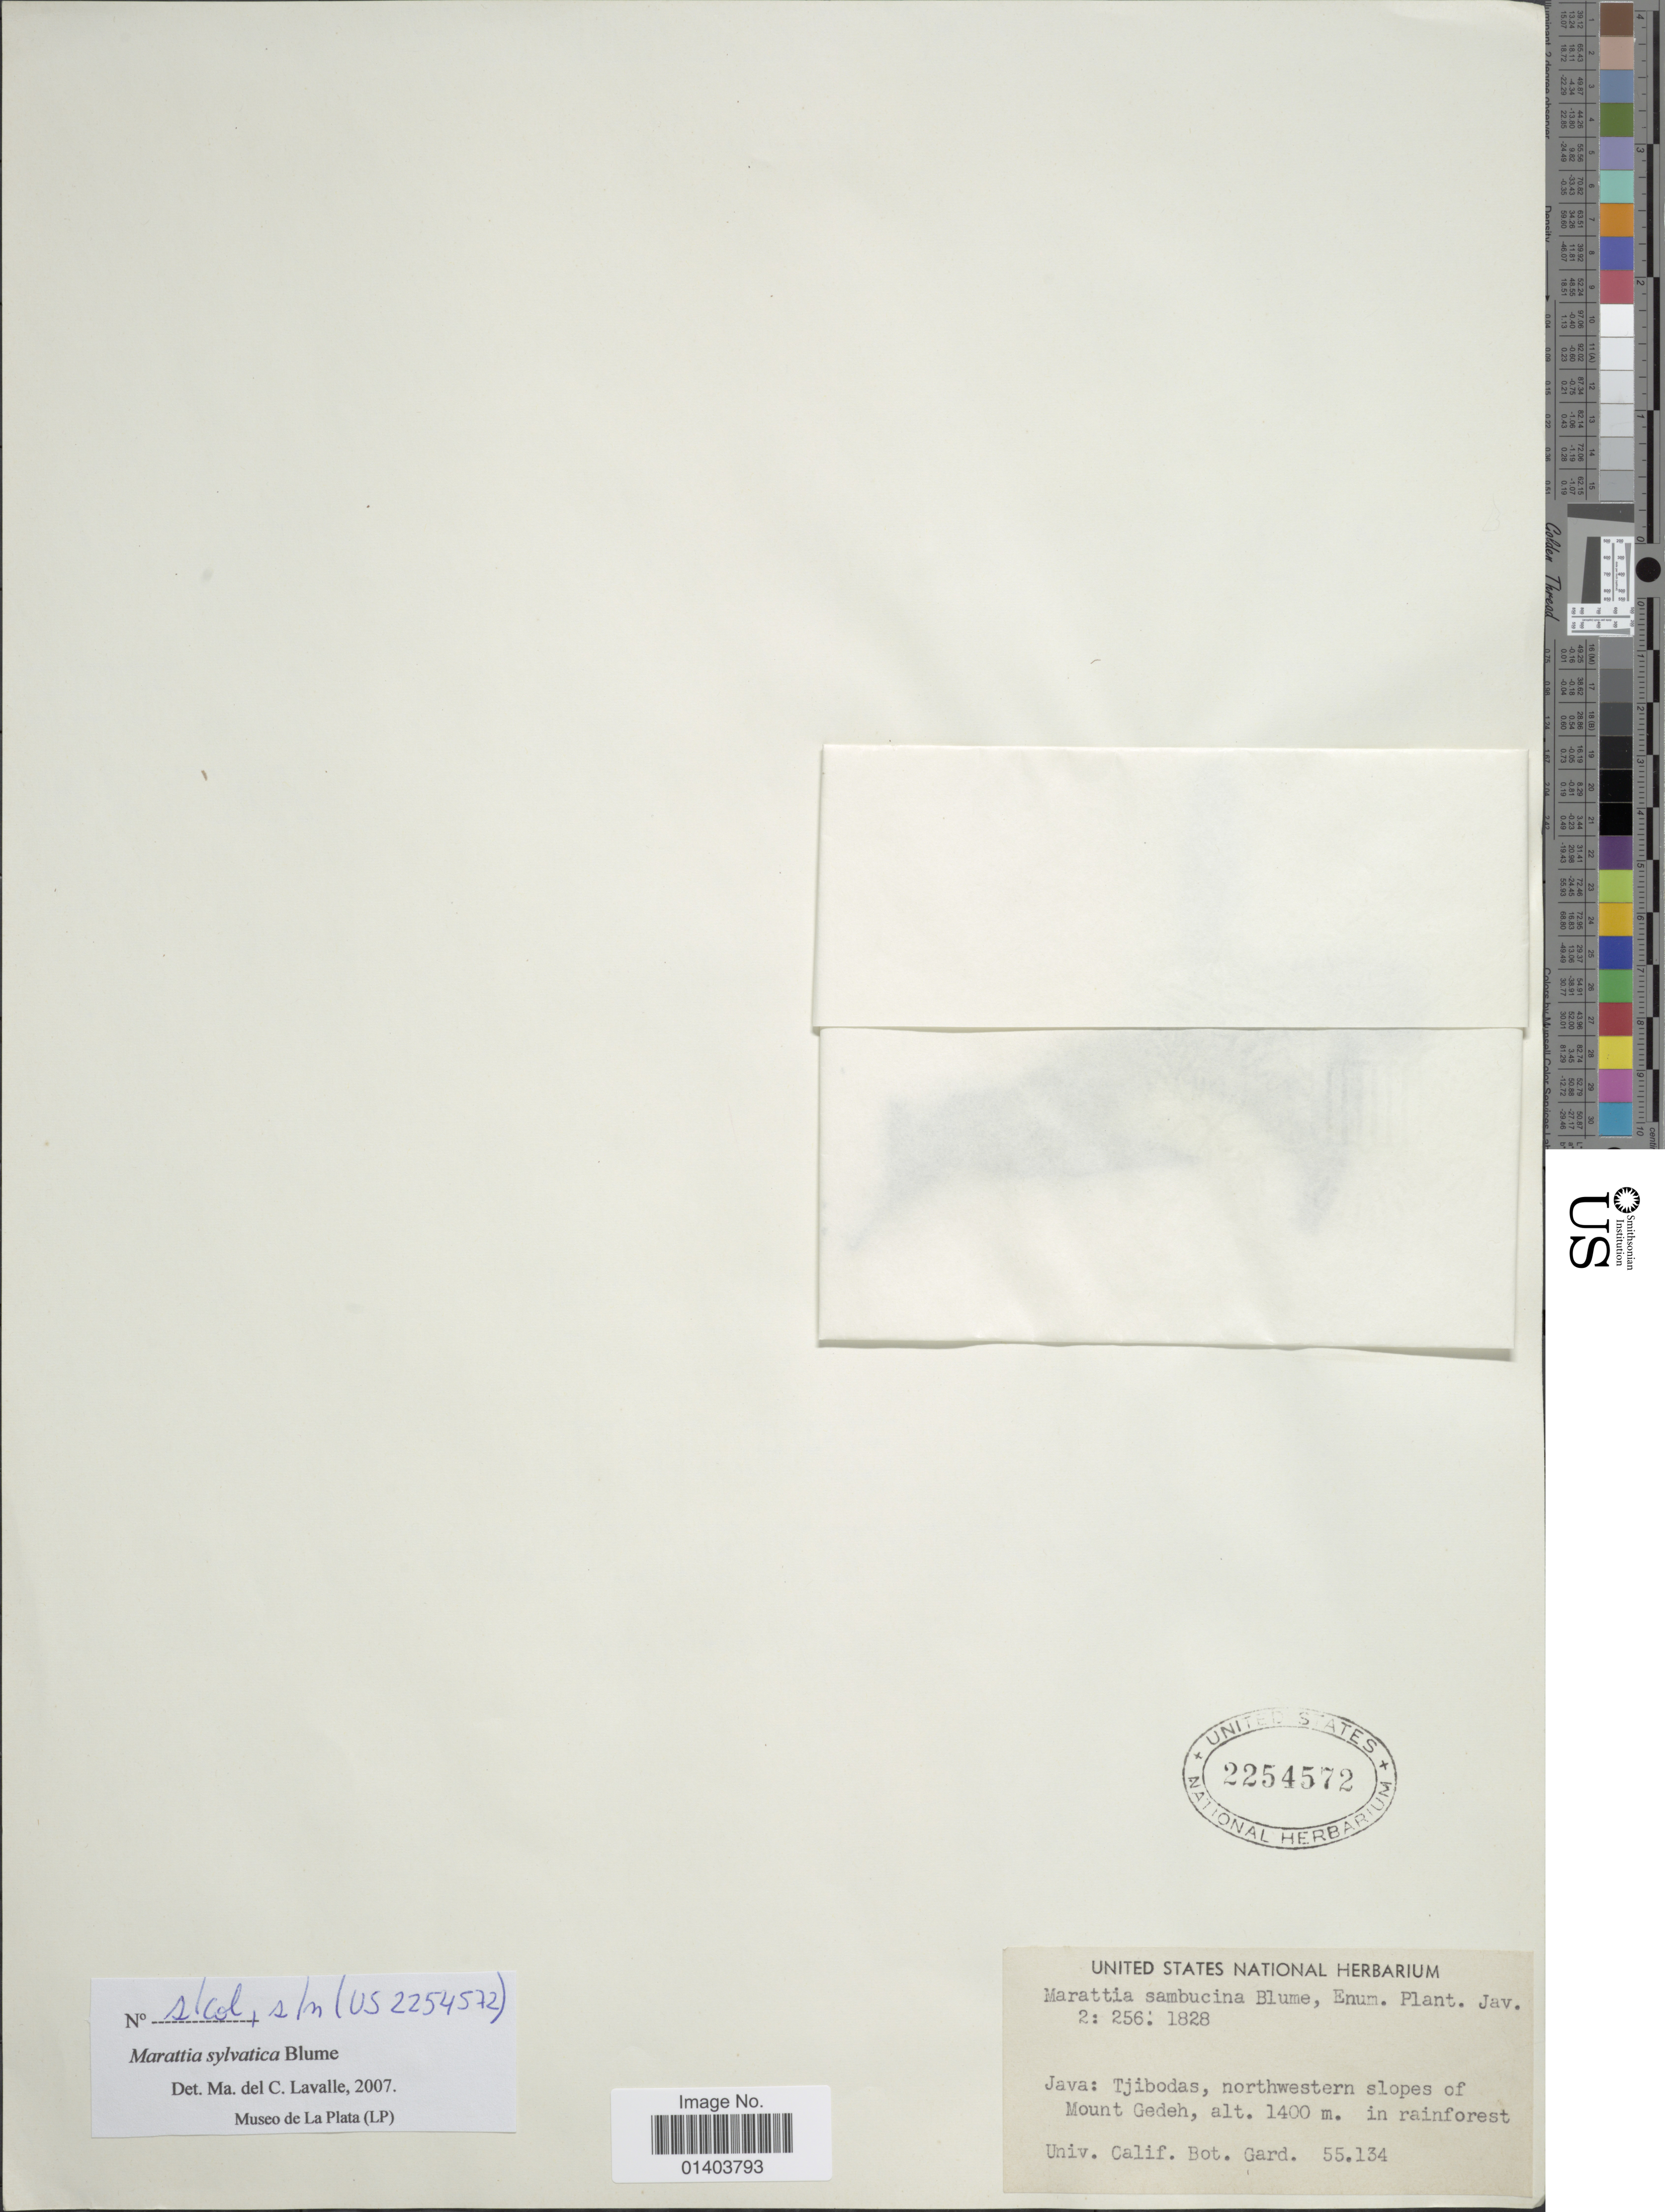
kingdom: Plantae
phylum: Tracheophyta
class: Polypodiopsida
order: Marattiales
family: Marattiaceae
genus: Ptisana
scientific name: Ptisana sambucina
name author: (Blume) Murdock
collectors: Univ. Calif. Bot. Gard.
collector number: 55134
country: Indonesia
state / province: Java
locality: Tjibodas, northwestern slopes of Mount Gedeh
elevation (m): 1400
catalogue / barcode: US 2254572